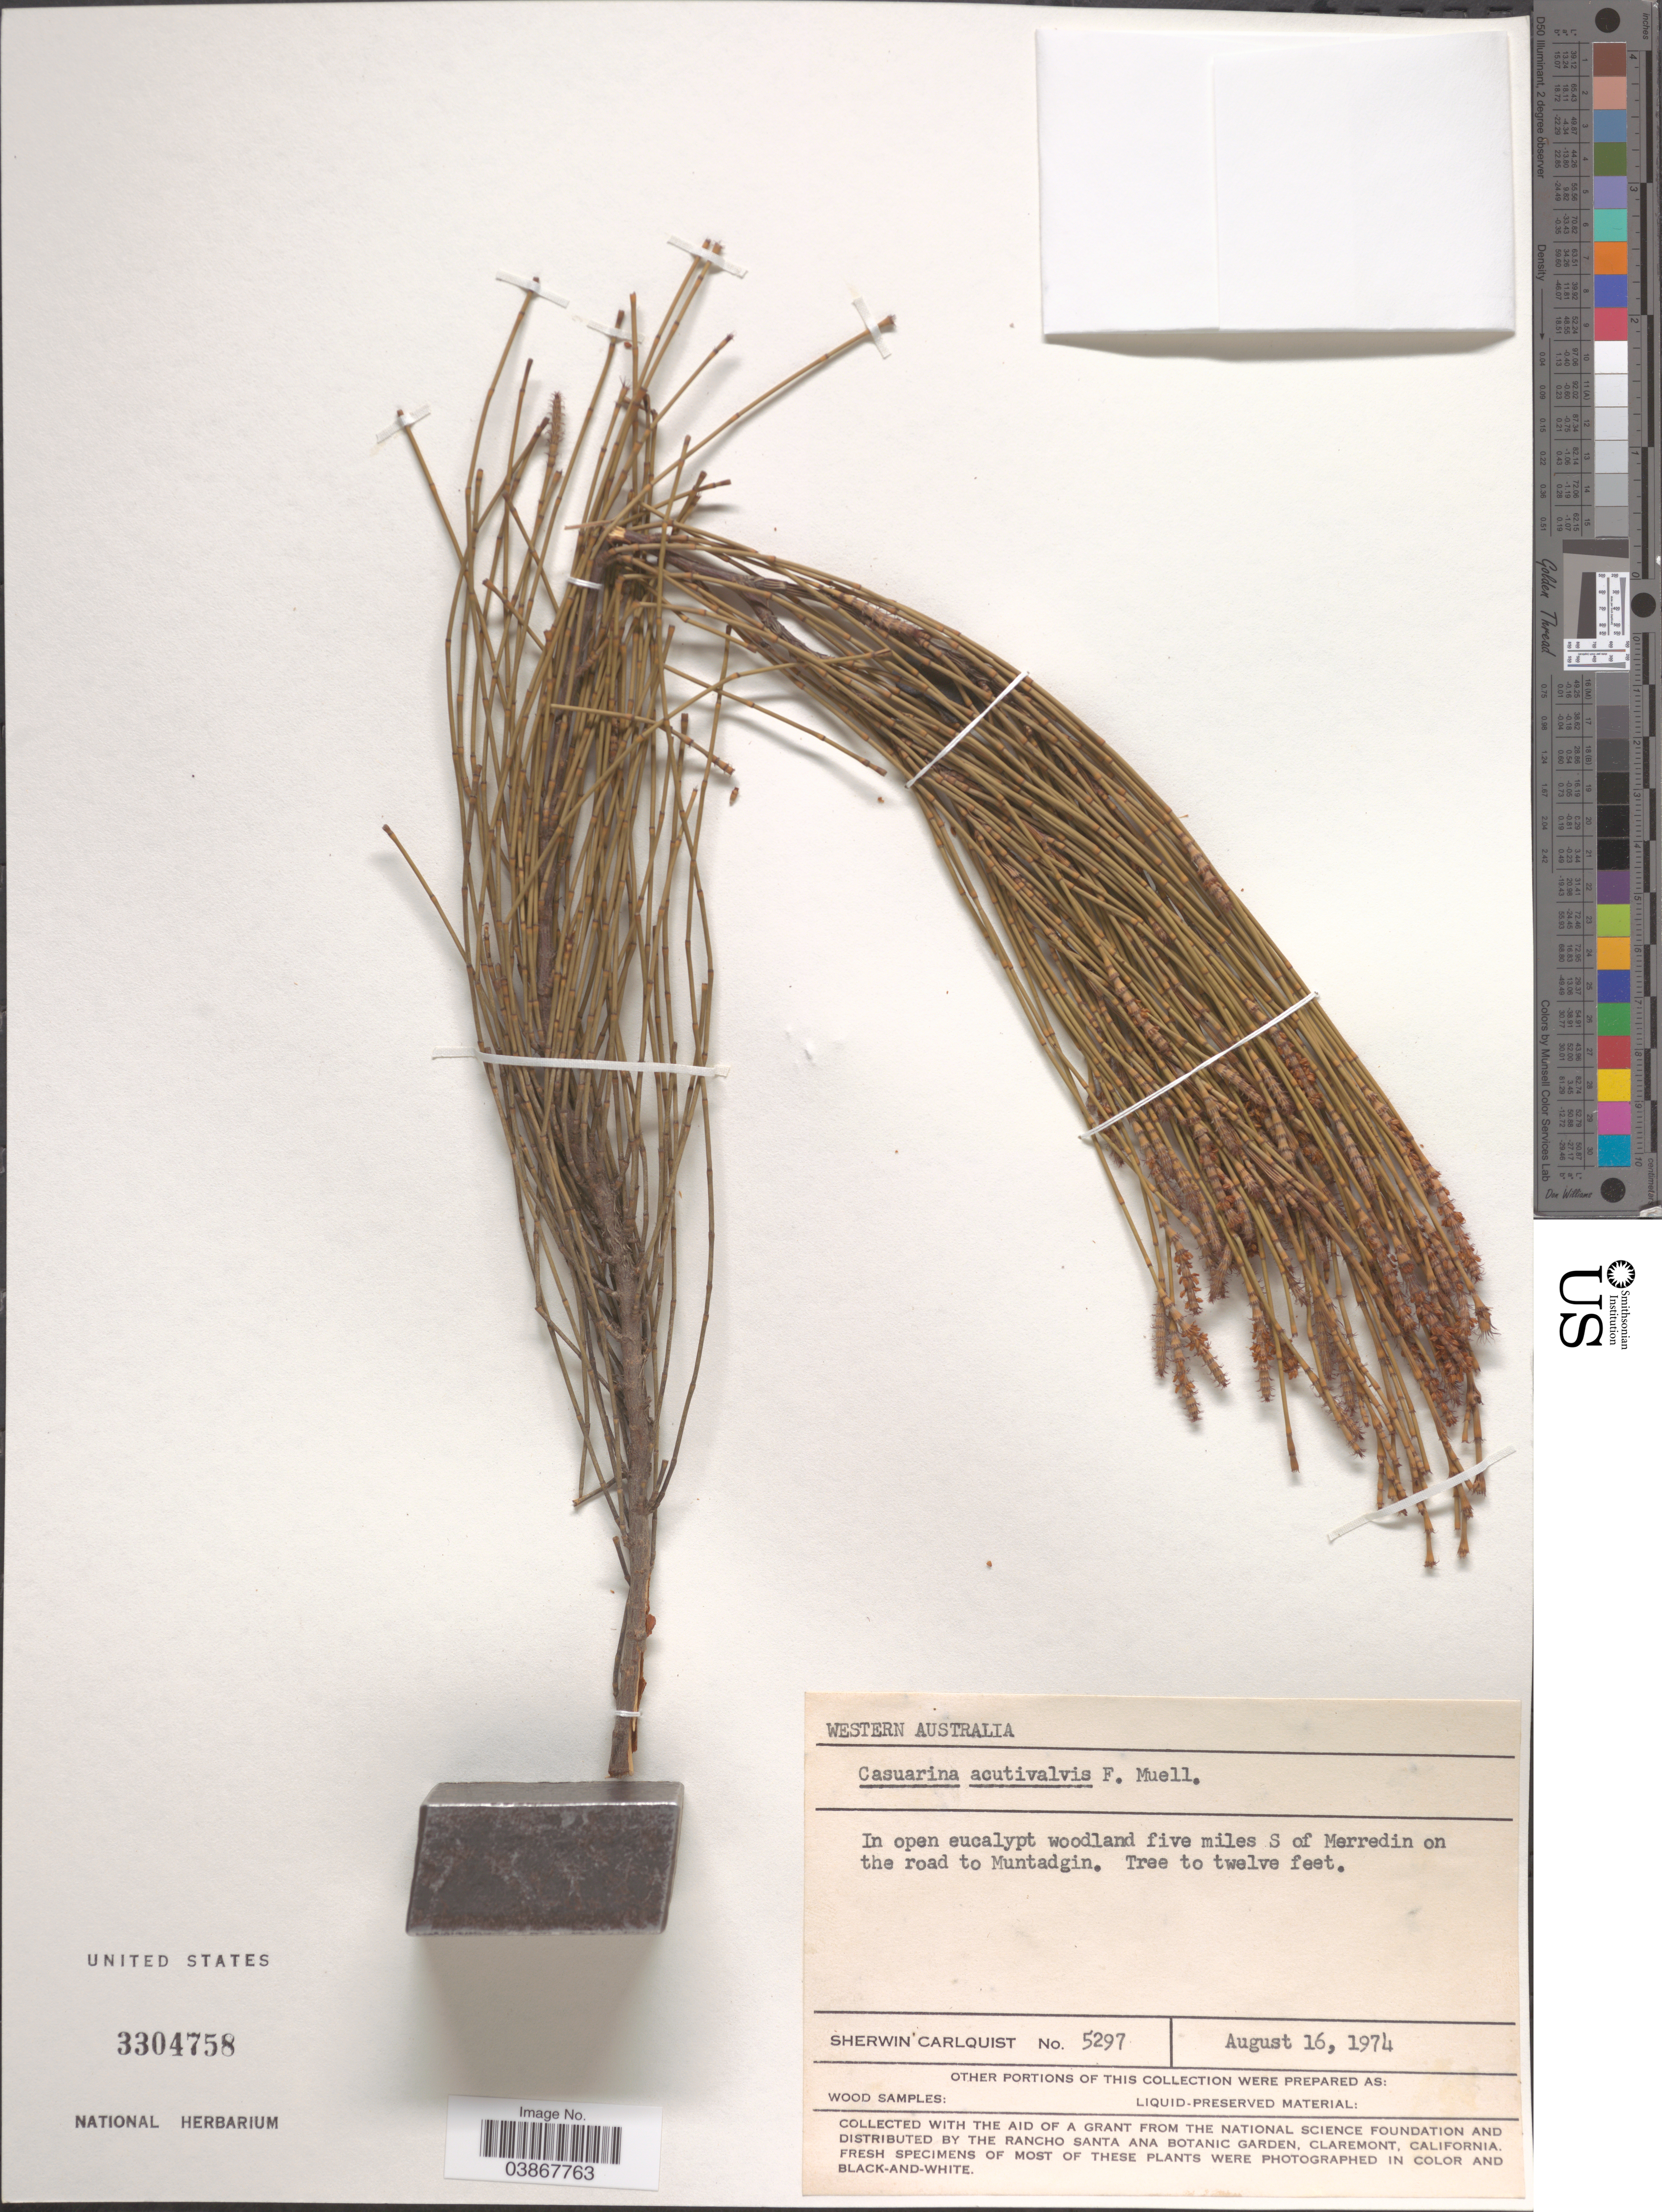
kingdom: Plantae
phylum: Tracheophyta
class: Magnoliopsida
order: Fagales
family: Casuarinaceae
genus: Casuarina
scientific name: Casuarina acutivalvis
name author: F. Muell.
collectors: S. Carlquist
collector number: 5297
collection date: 1974-08-16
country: Australia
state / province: Western Australia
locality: In open eucalypt woodland five miles S of Merredin on the road to Muntadgin.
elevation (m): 1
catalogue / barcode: US 3304758